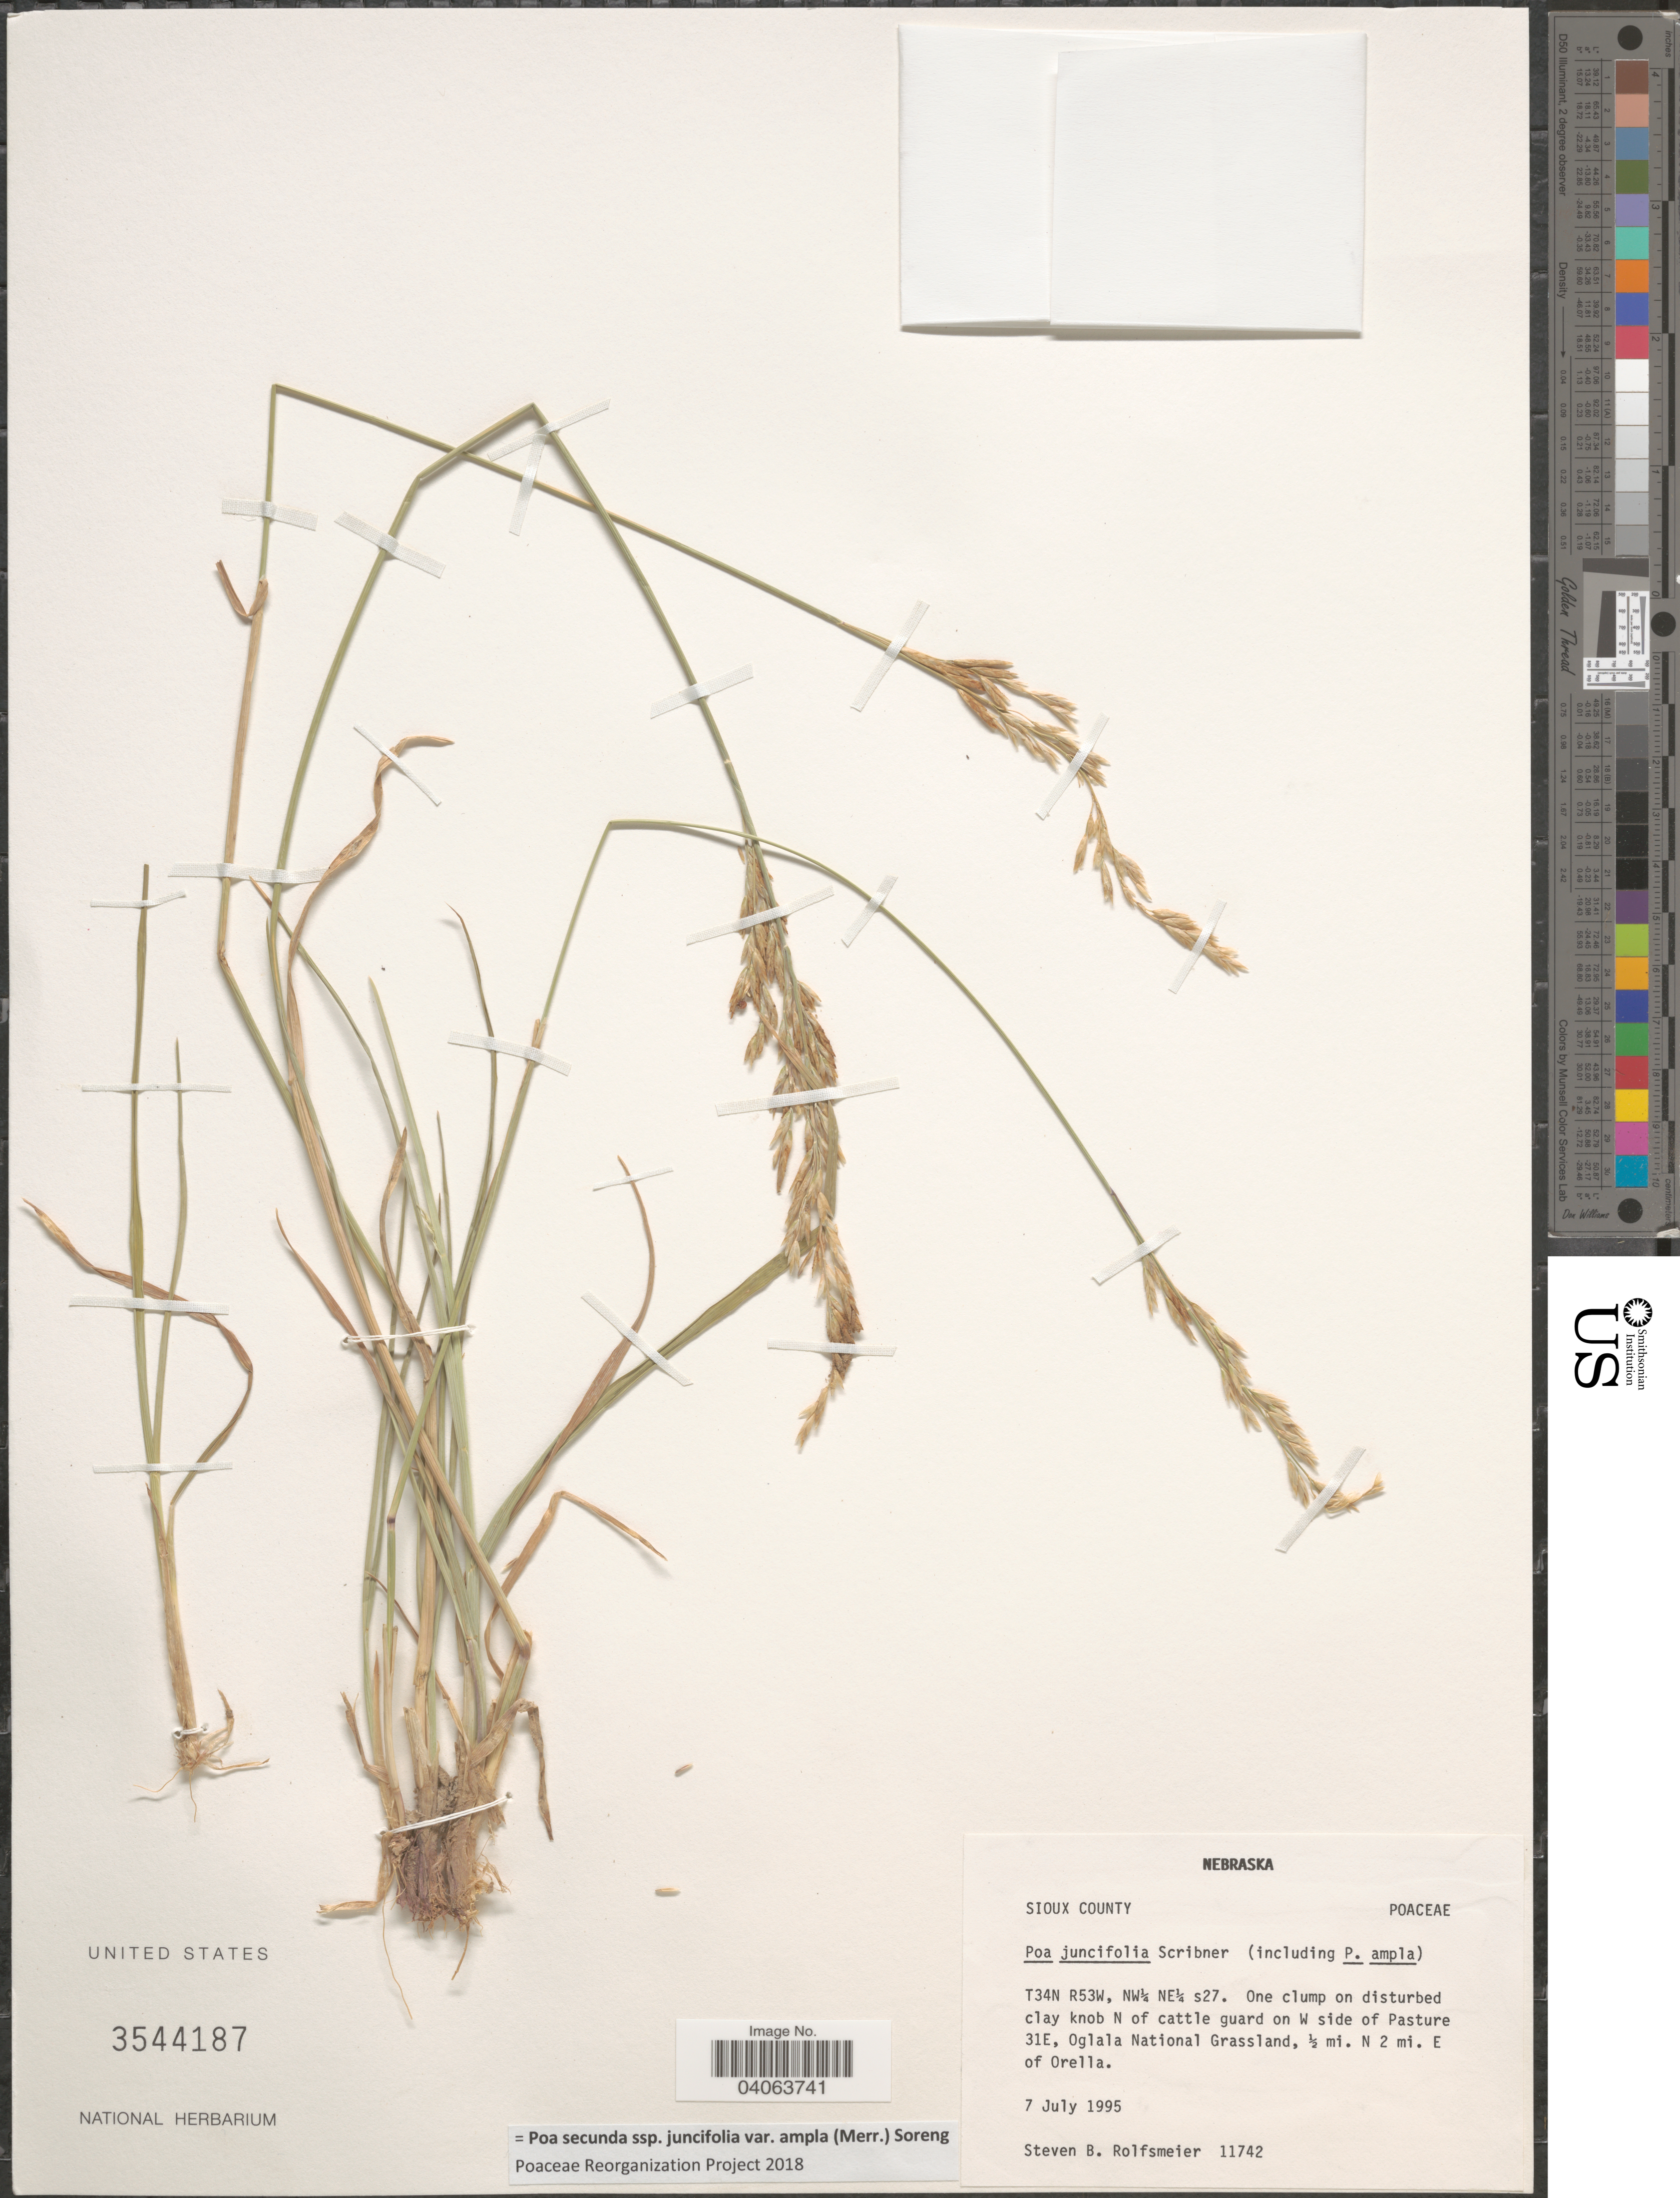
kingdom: Plantae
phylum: Tracheophyta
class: Liliopsida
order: Poales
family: Poaceae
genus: Poa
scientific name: Poa secunda subsp. juncifolia var. ampla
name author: (Merr.) Soreng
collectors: S. Rolfsmeier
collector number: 11742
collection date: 1995-07-07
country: United States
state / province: Nebraska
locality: T34N R53W, NW¼ s27. One clump on disturbed clay knob N of cattle guard on W side of Pasture 31E, Oglala National Grassland, ½ mi. N 2 mi. E of Orella.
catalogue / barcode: US 3544187